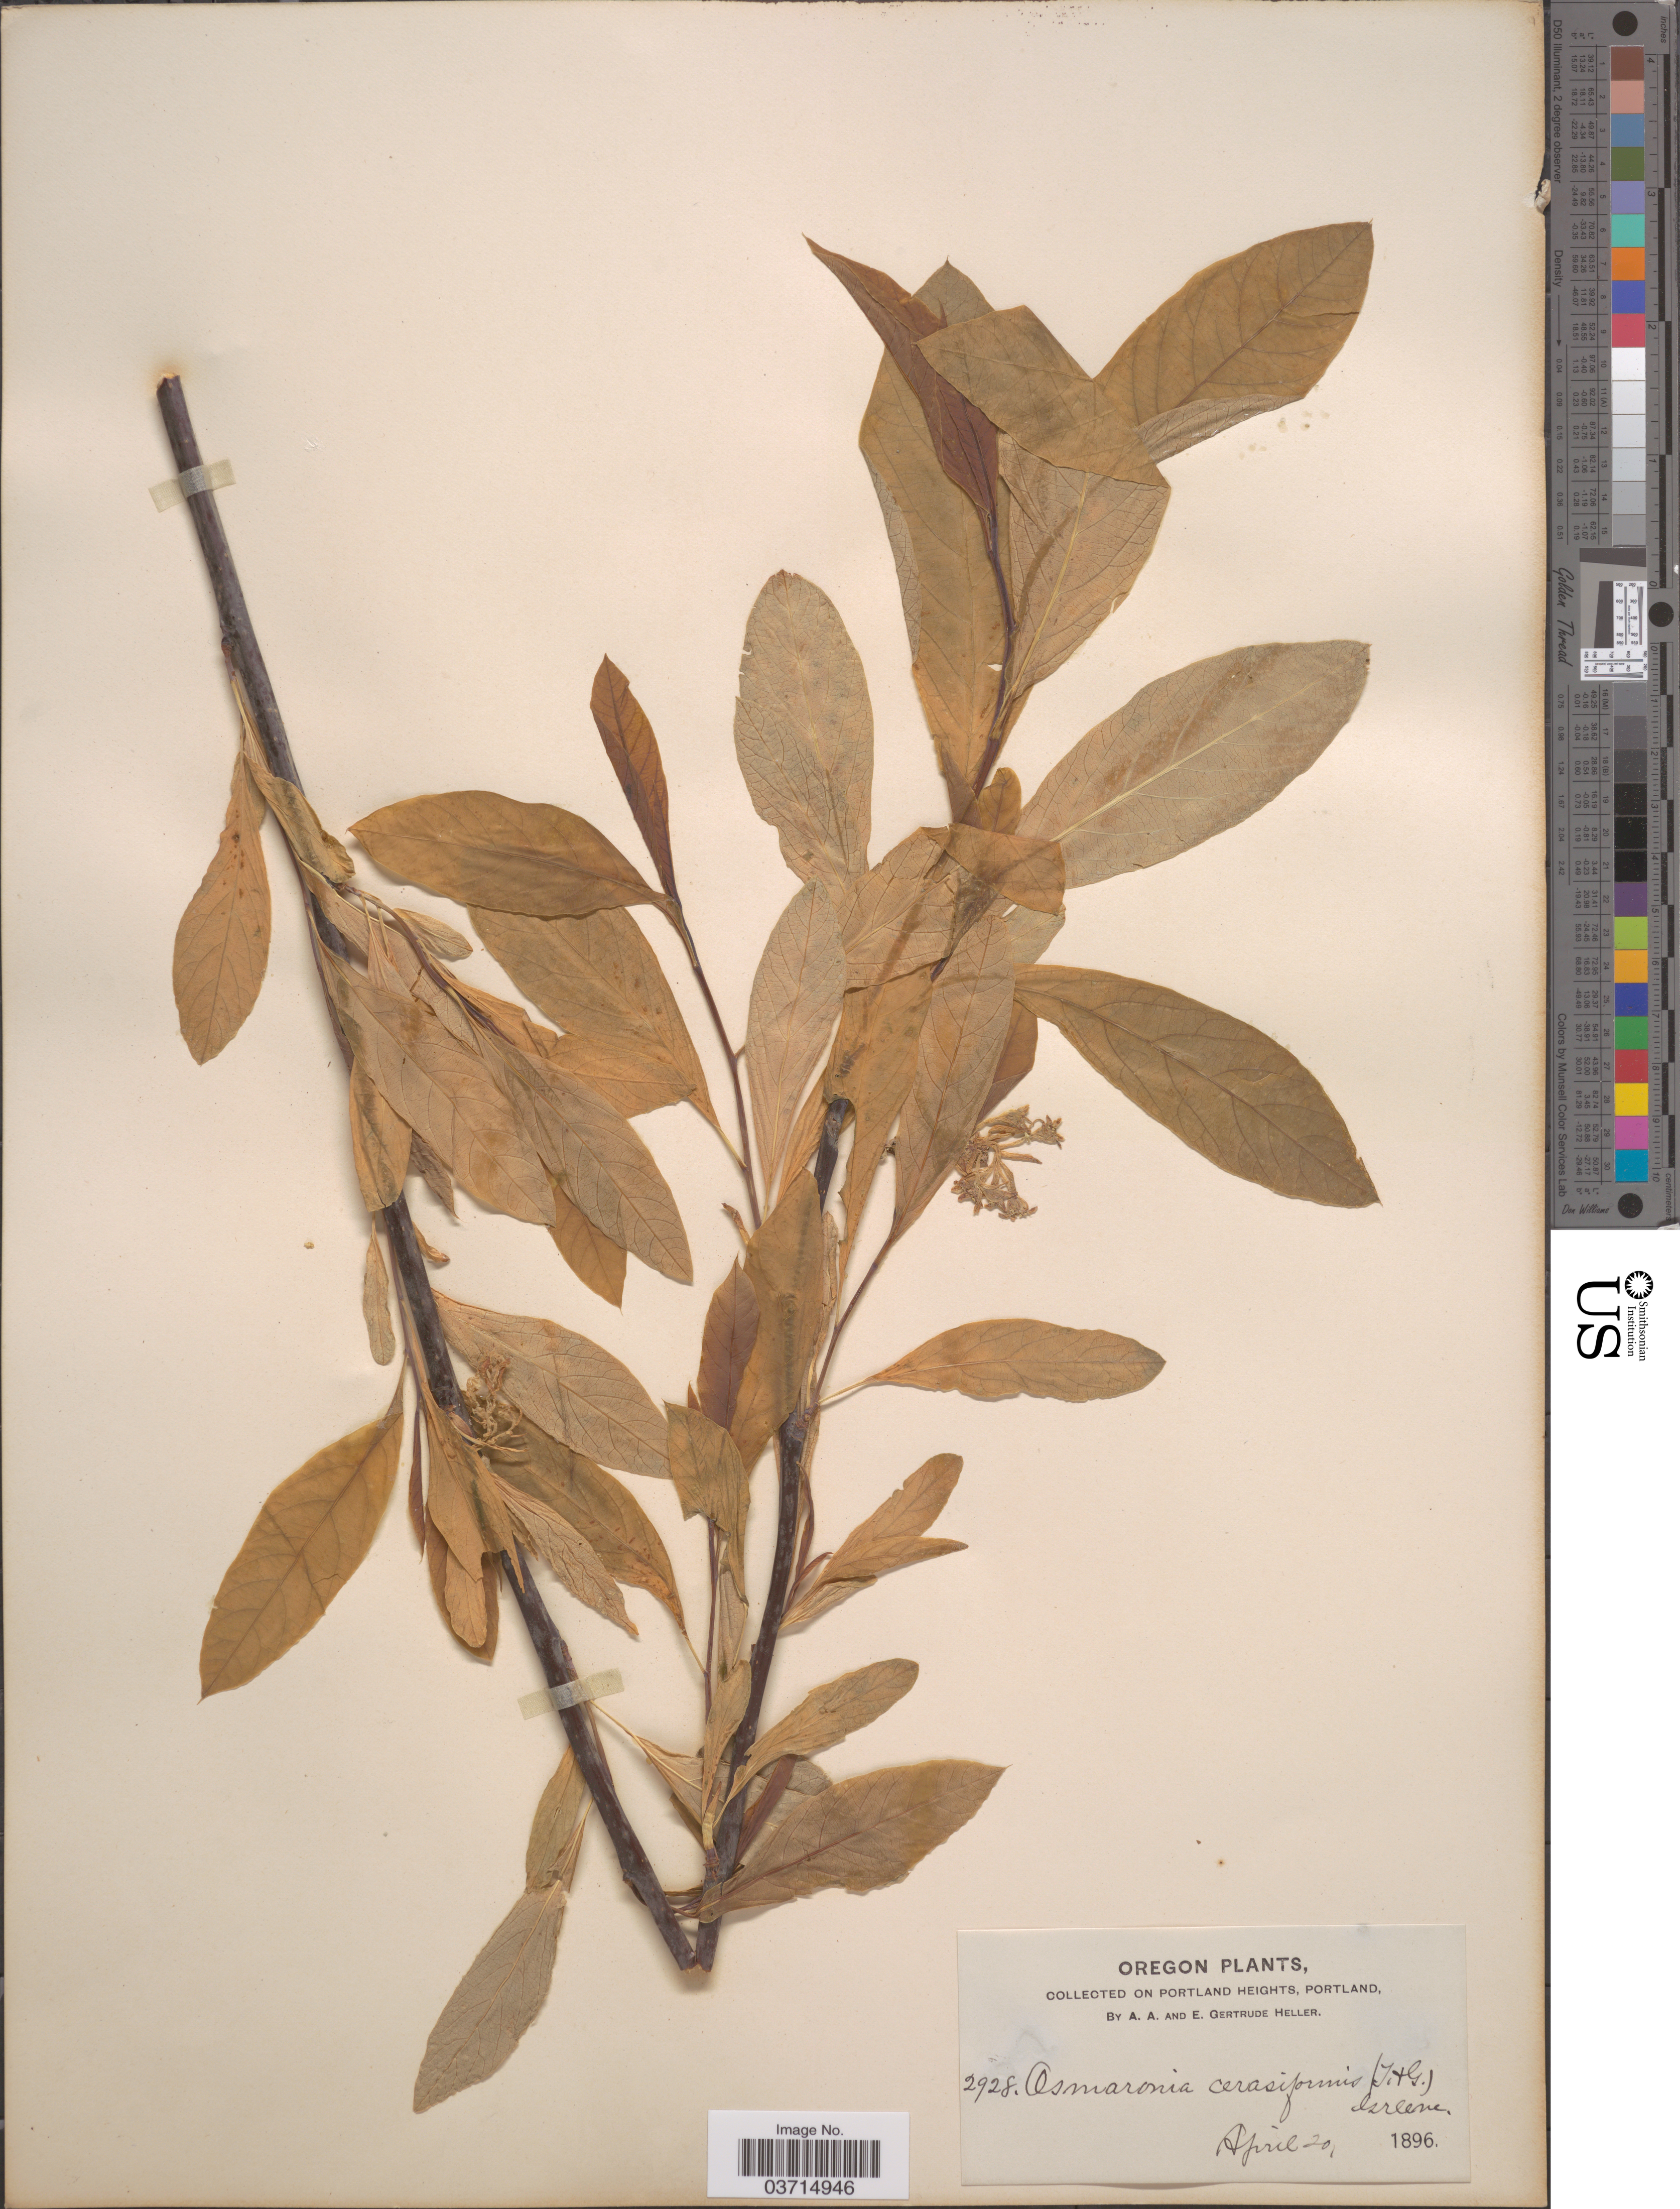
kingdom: Plantae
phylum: Tracheophyta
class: Magnoliopsida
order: Rosales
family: Rosaceae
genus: Oemleria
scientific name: Oemleria cerasiformis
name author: (Torr. & A. Gray ex Hook. & Arn.) J.W. Landon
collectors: A. A. Heller & E. G. Heller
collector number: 2928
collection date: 1896-04-20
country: United States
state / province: Oregon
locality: Portland Heights, Portland.